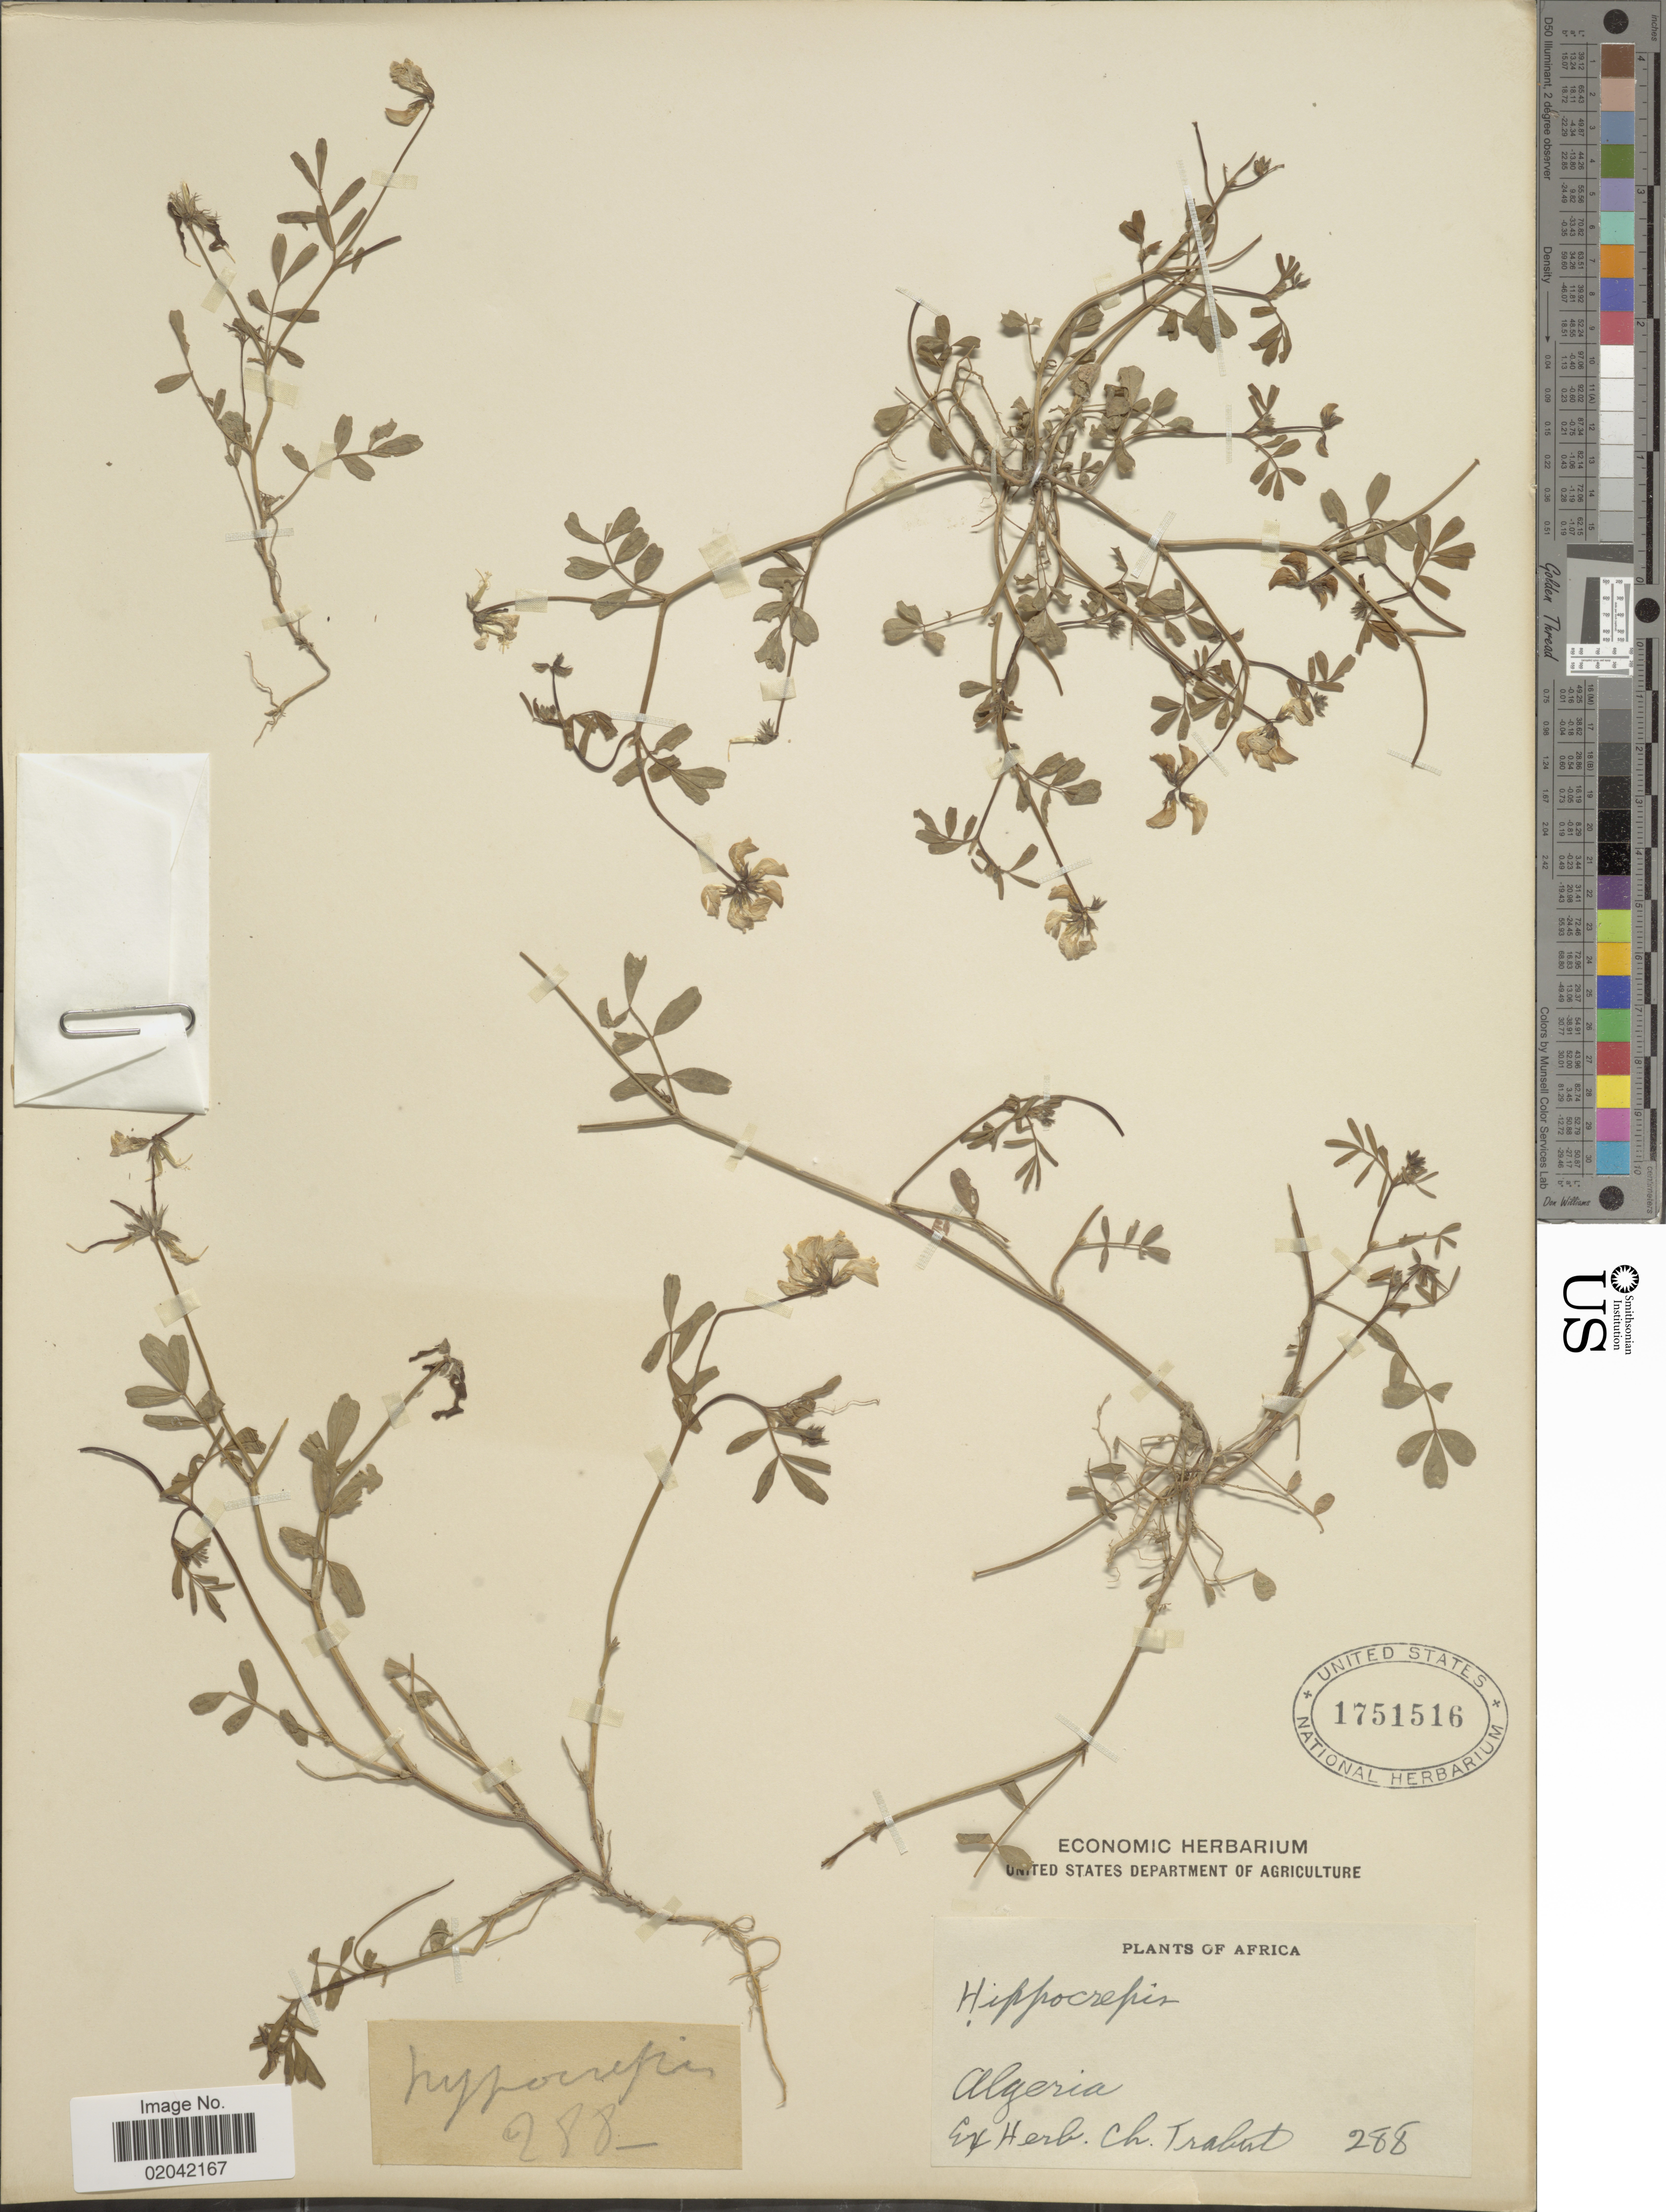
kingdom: Plantae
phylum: Tracheophyta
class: Magnoliopsida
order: Fabales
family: Fabaceae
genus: Hippocrepis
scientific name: Hippocrepis sp.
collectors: Ex herb. Ch. Trabut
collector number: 288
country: Algeria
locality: Africa. Algeria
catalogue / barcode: US 1751516